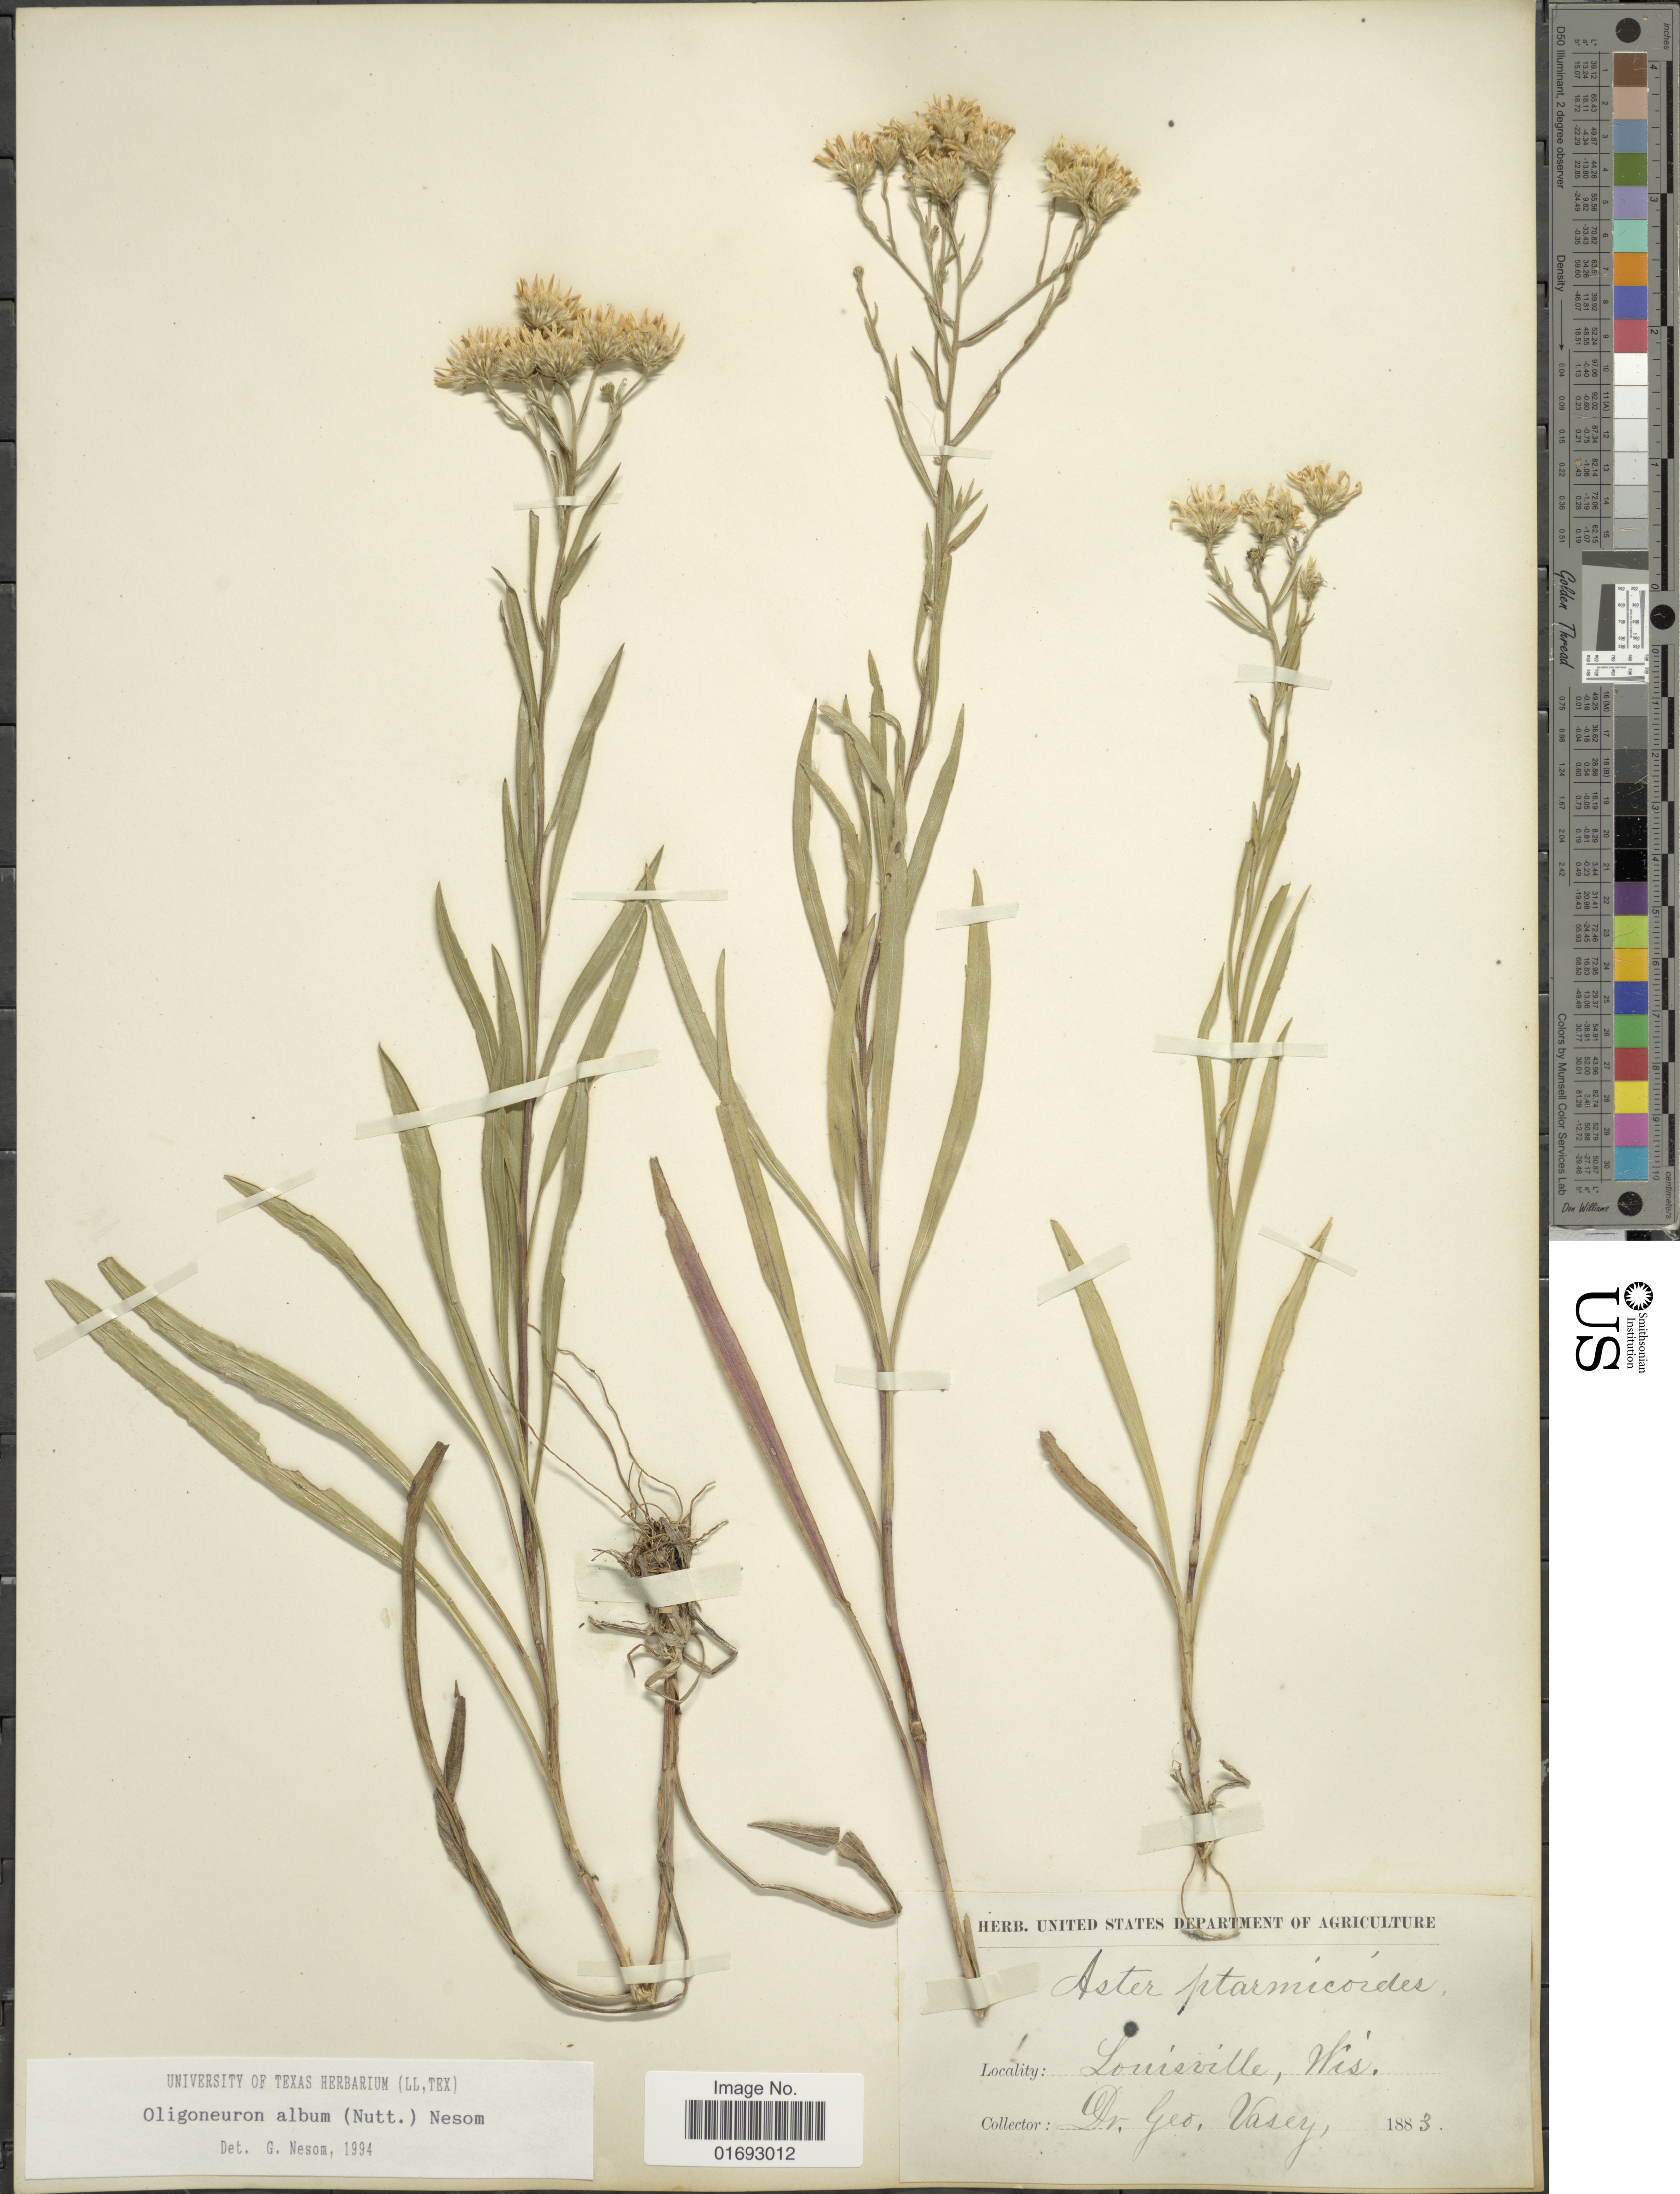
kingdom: Plantae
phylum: Tracheophyta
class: Magnoliopsida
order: Asterales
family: Asteraceae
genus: Oligoneuron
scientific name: Oligoneuron album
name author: (Nutt.) G.L. Nesom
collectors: G. Vasey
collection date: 1883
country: United States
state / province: Wisconsin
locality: Louisville